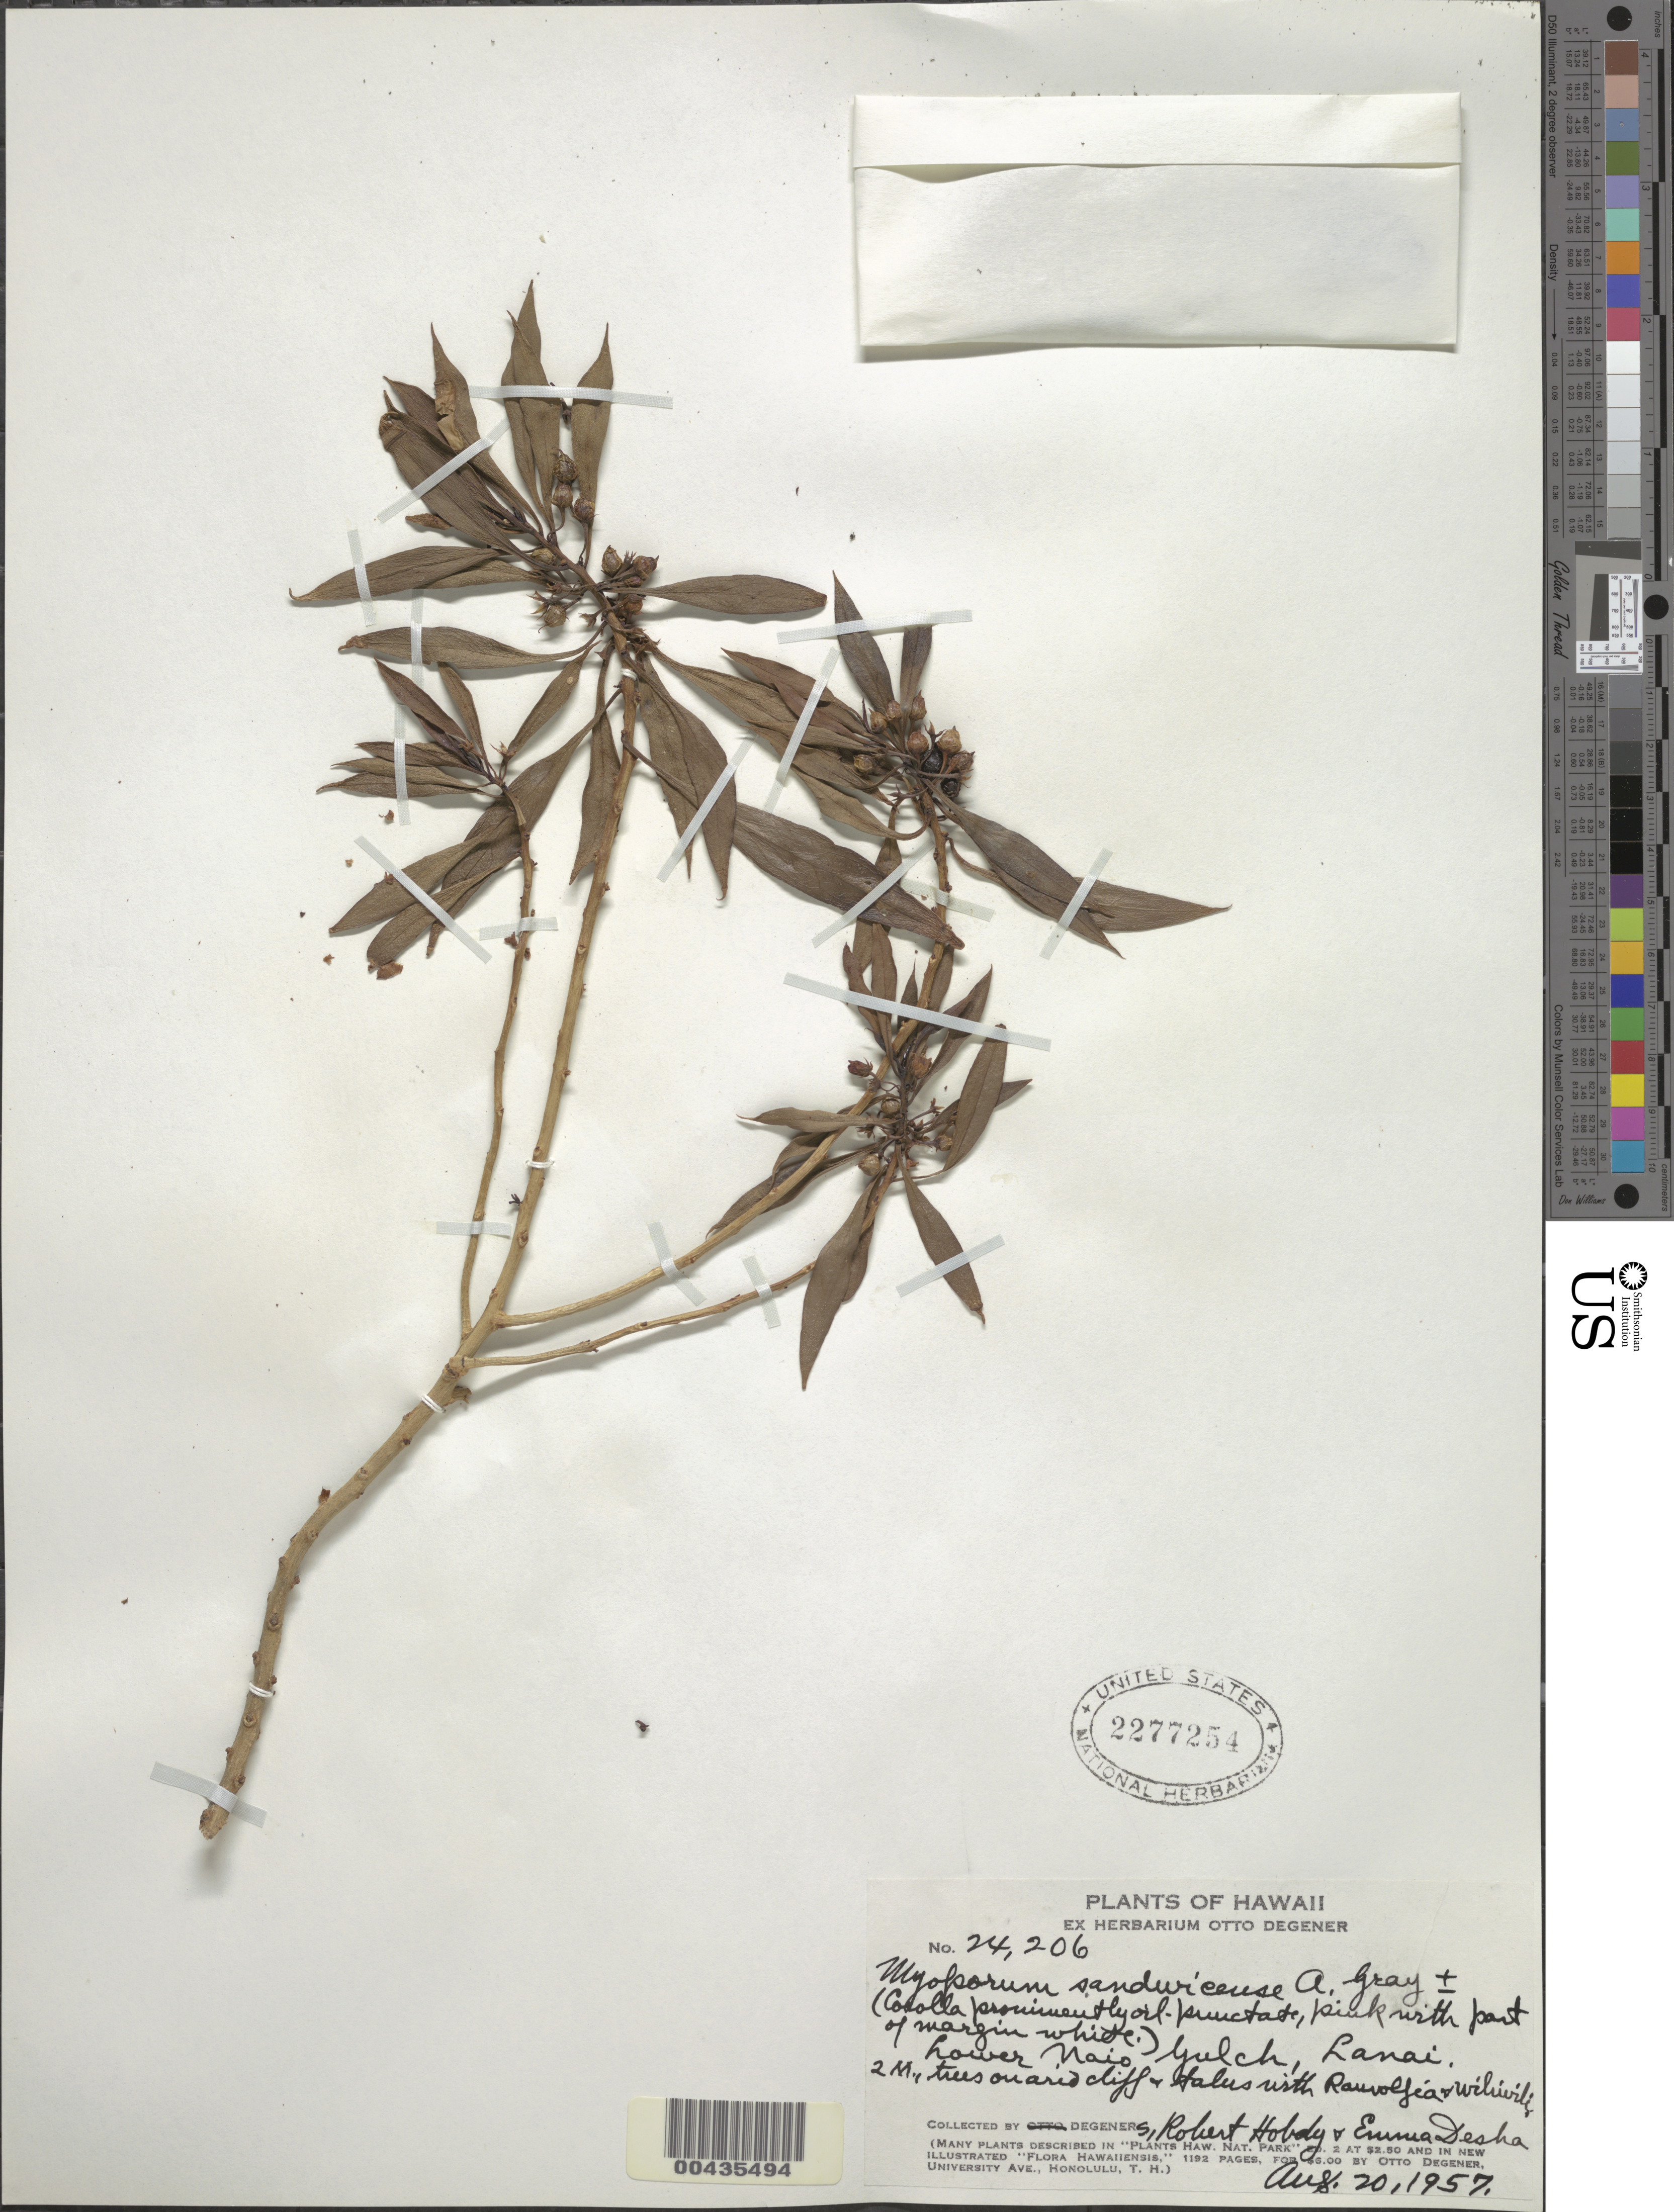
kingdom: Plantae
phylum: Tracheophyta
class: Magnoliopsida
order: Lamiales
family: Scrophulariaceae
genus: Myoporum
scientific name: Myoporum sandwicense subsp. sandwicense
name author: A. Gray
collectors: O. Degener, I. Degener, R. Hobdy & E. Desha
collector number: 24206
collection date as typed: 20 Aug 1957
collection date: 1957-08-20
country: United States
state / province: Hawaii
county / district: Maui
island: Lana'i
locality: Lower Naio Gulch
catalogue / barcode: US 2277254